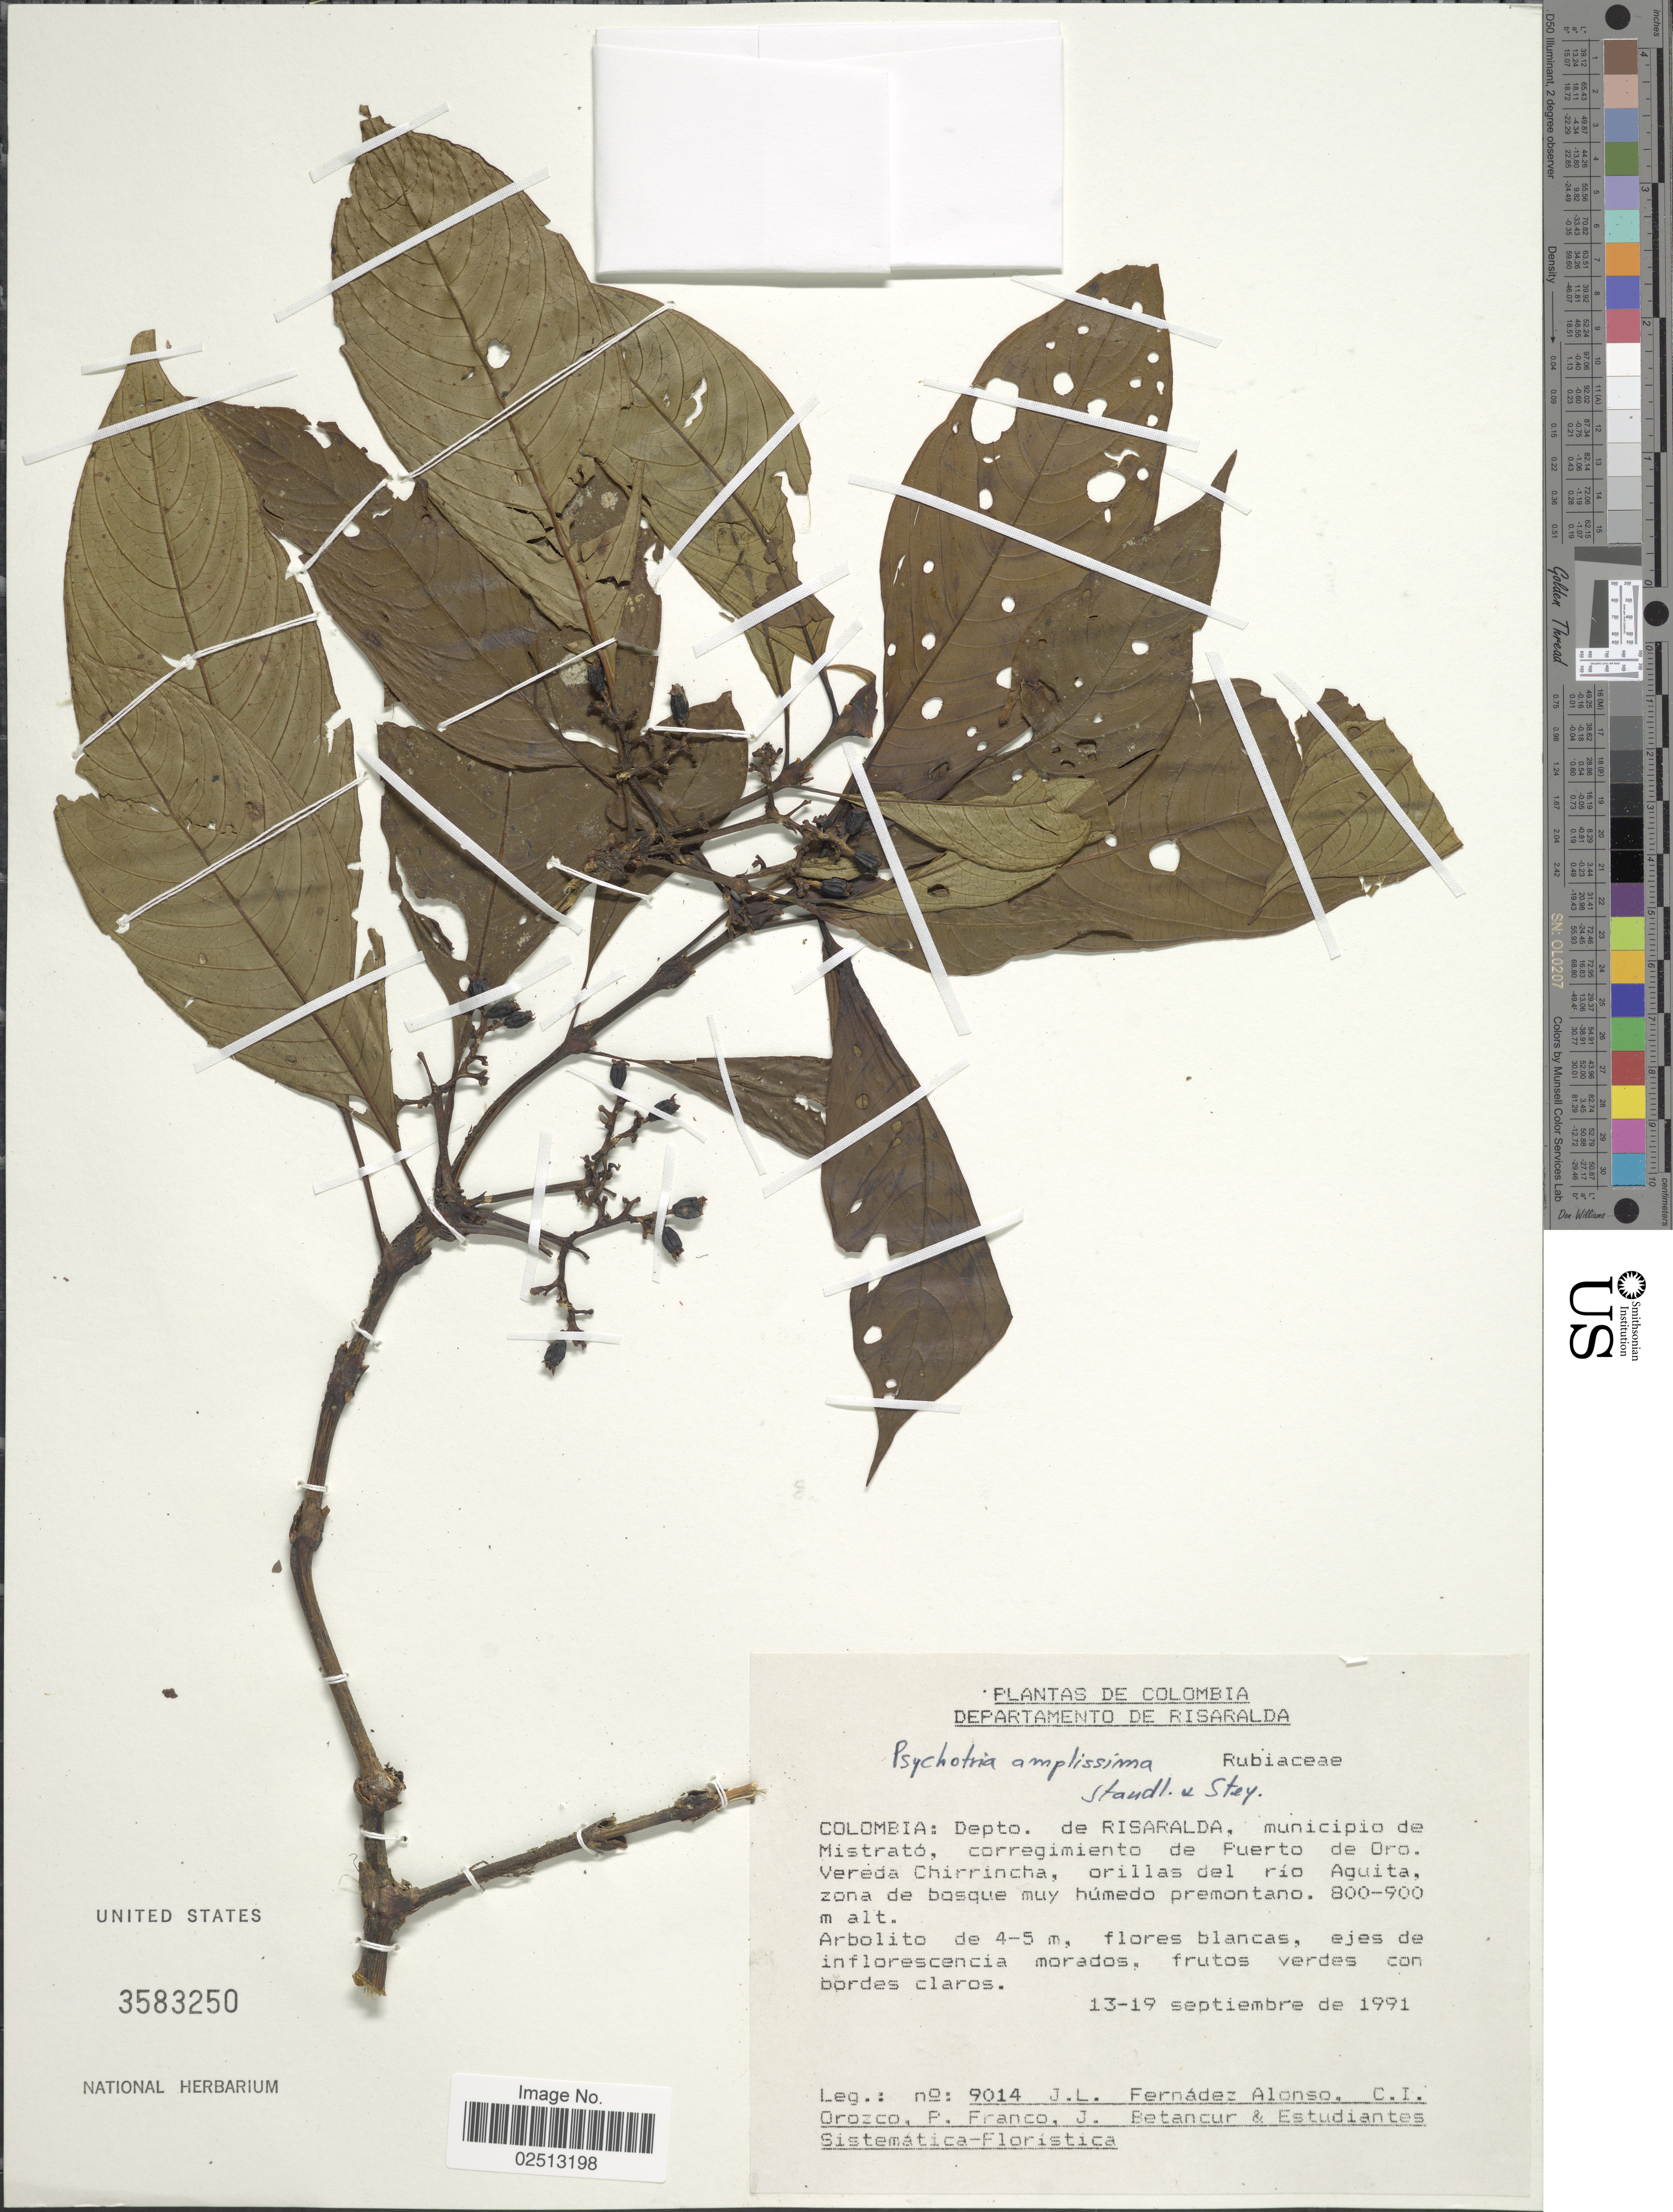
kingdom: Plantae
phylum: Tracheophyta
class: Magnoliopsida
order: Gentianales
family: Rubiaceae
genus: Psychotria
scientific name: Psychotria amplifrons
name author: Standl.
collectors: J. L. Fernández-Alonso, C. I. Orozco, P. Franco, J. Betancur & Estudiantes Sistematica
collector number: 9014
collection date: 1991-09-13/1991-09-19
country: Colombia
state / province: Risaralda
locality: Colombia: Depto. De Risaralda. Municipio de Mistrato, corregimiento de Puerto de Oro. Vereda Chirrincha, orillas del rio Aguita.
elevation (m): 800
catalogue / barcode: US 3583250